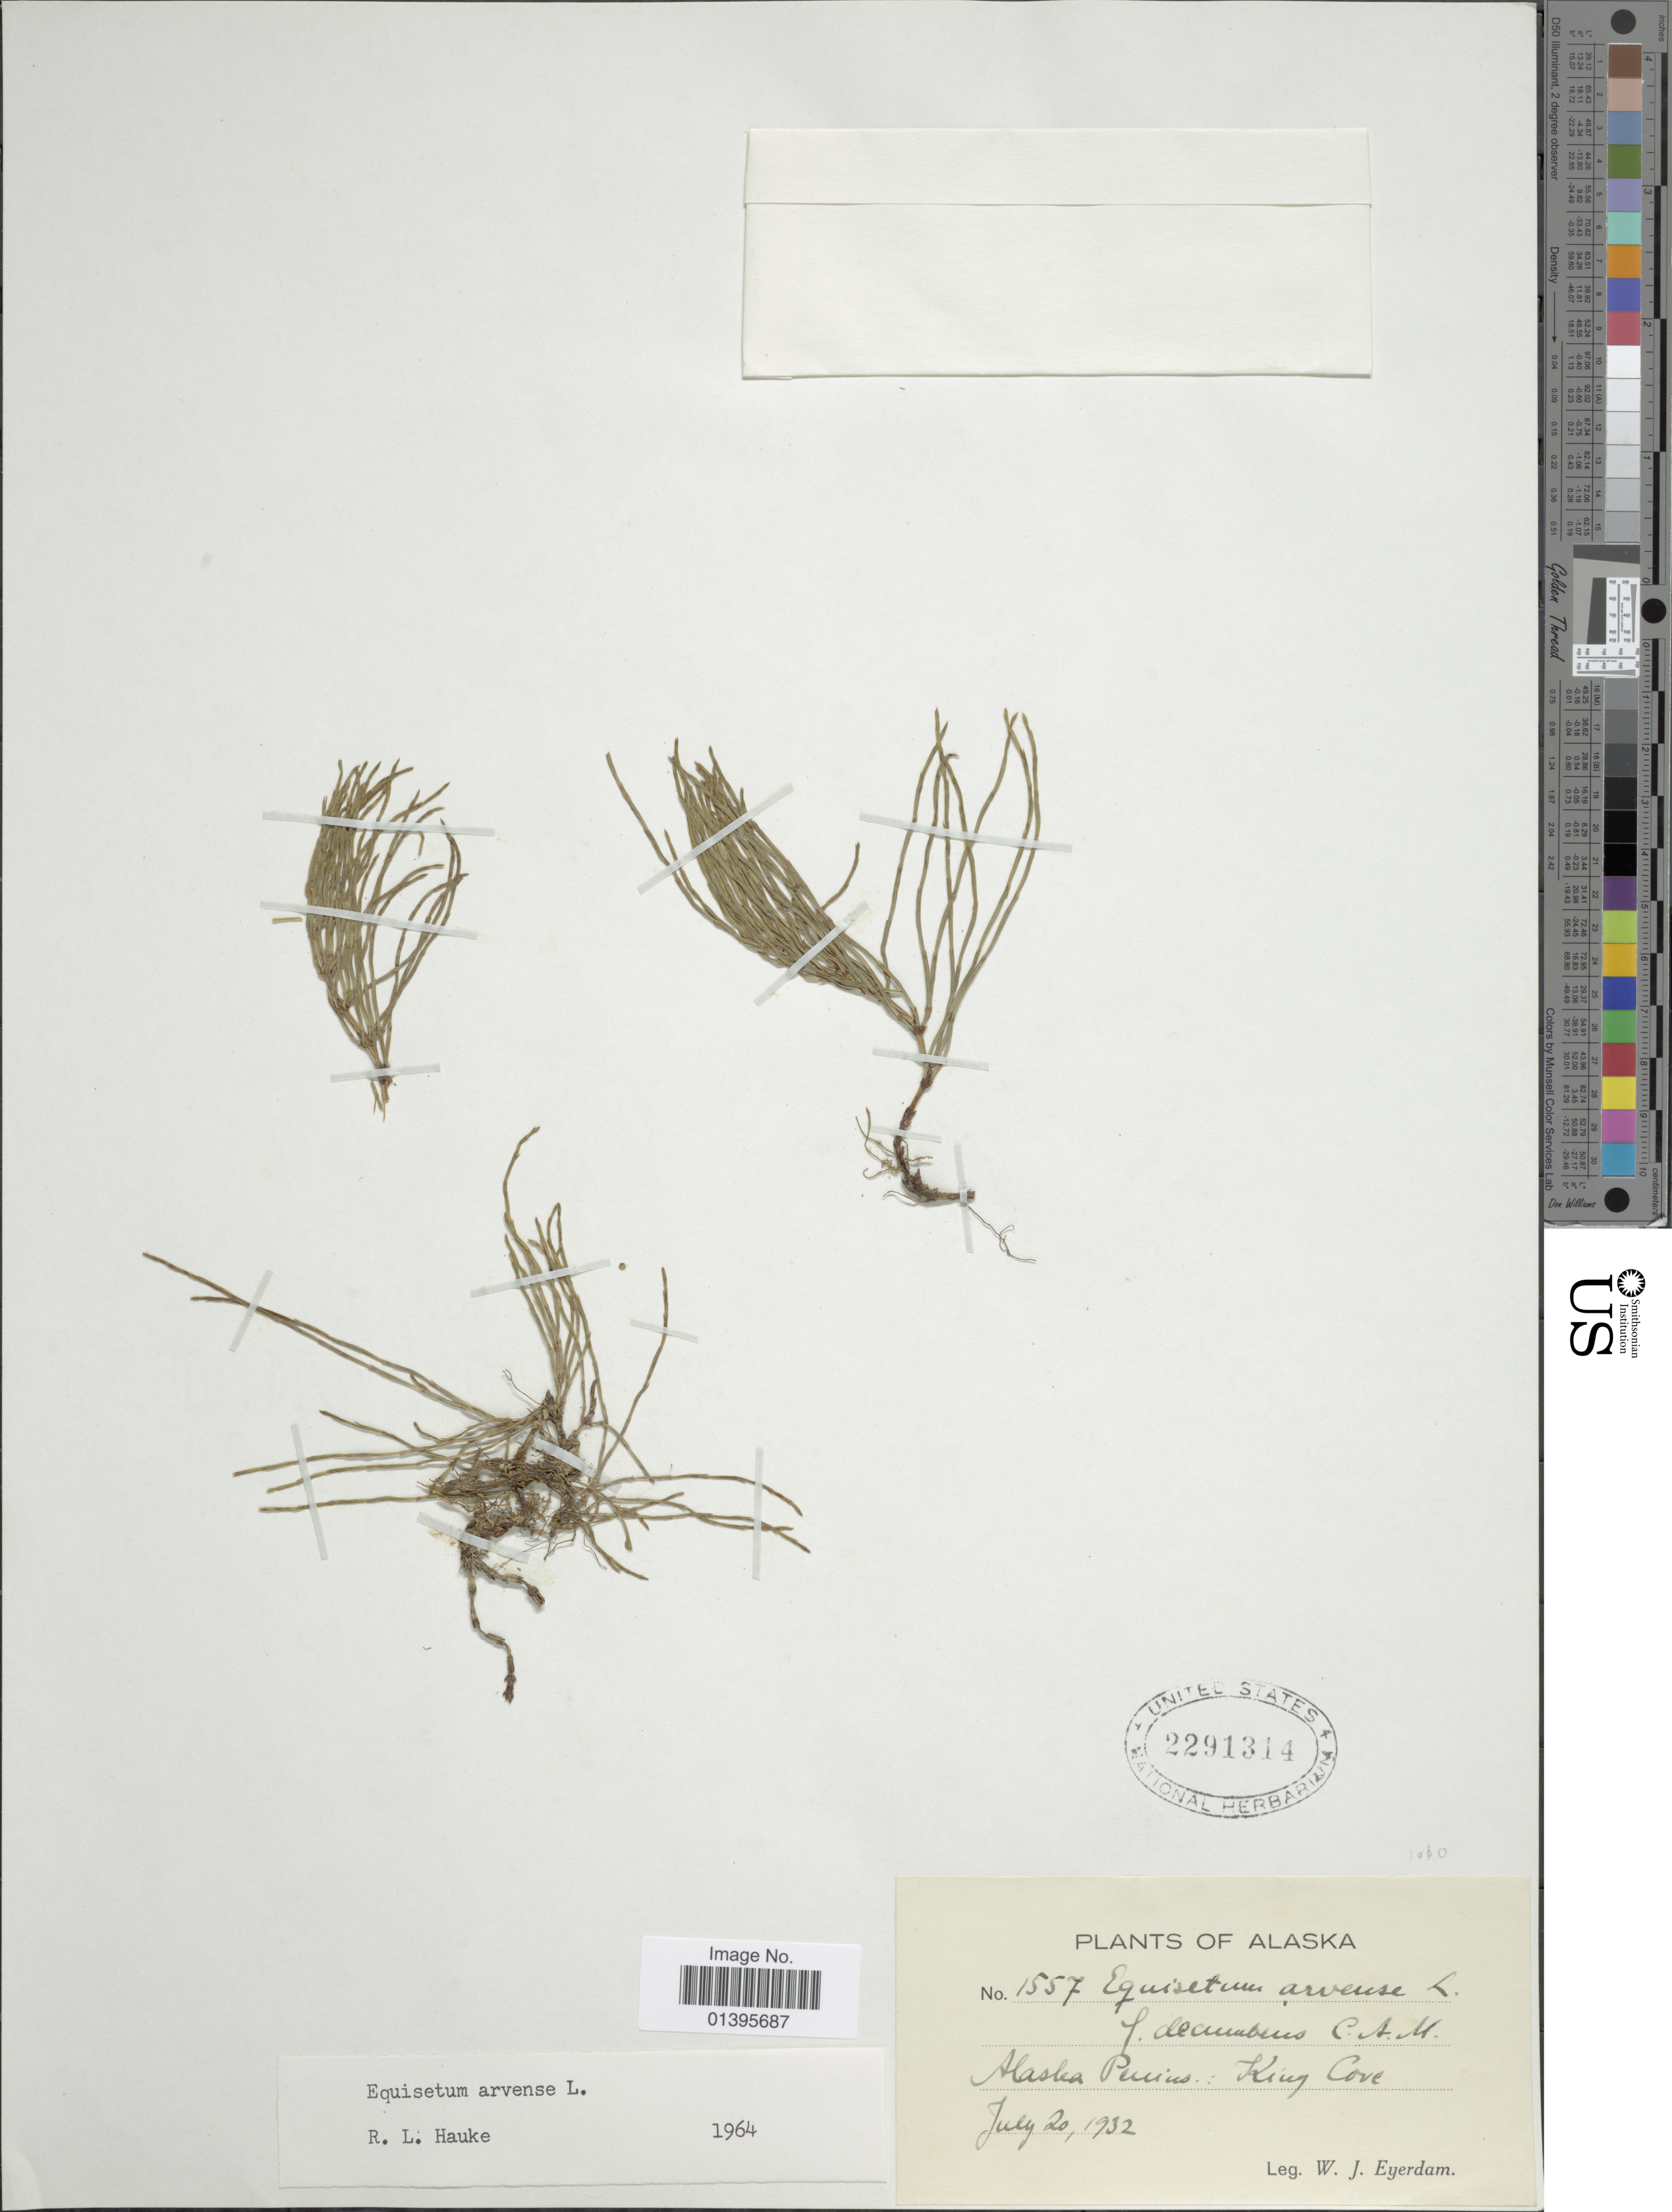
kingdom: Plantae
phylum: Tracheophyta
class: Polypodiopsida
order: Equisetales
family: Equisetaceae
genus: Equisetum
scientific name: Equisetum arvense var. decumbens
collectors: W. J. Eyerdam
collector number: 1557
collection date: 1932-07-20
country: United States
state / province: Alaska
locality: Alaska Penins.: King Cove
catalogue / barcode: US 2291314